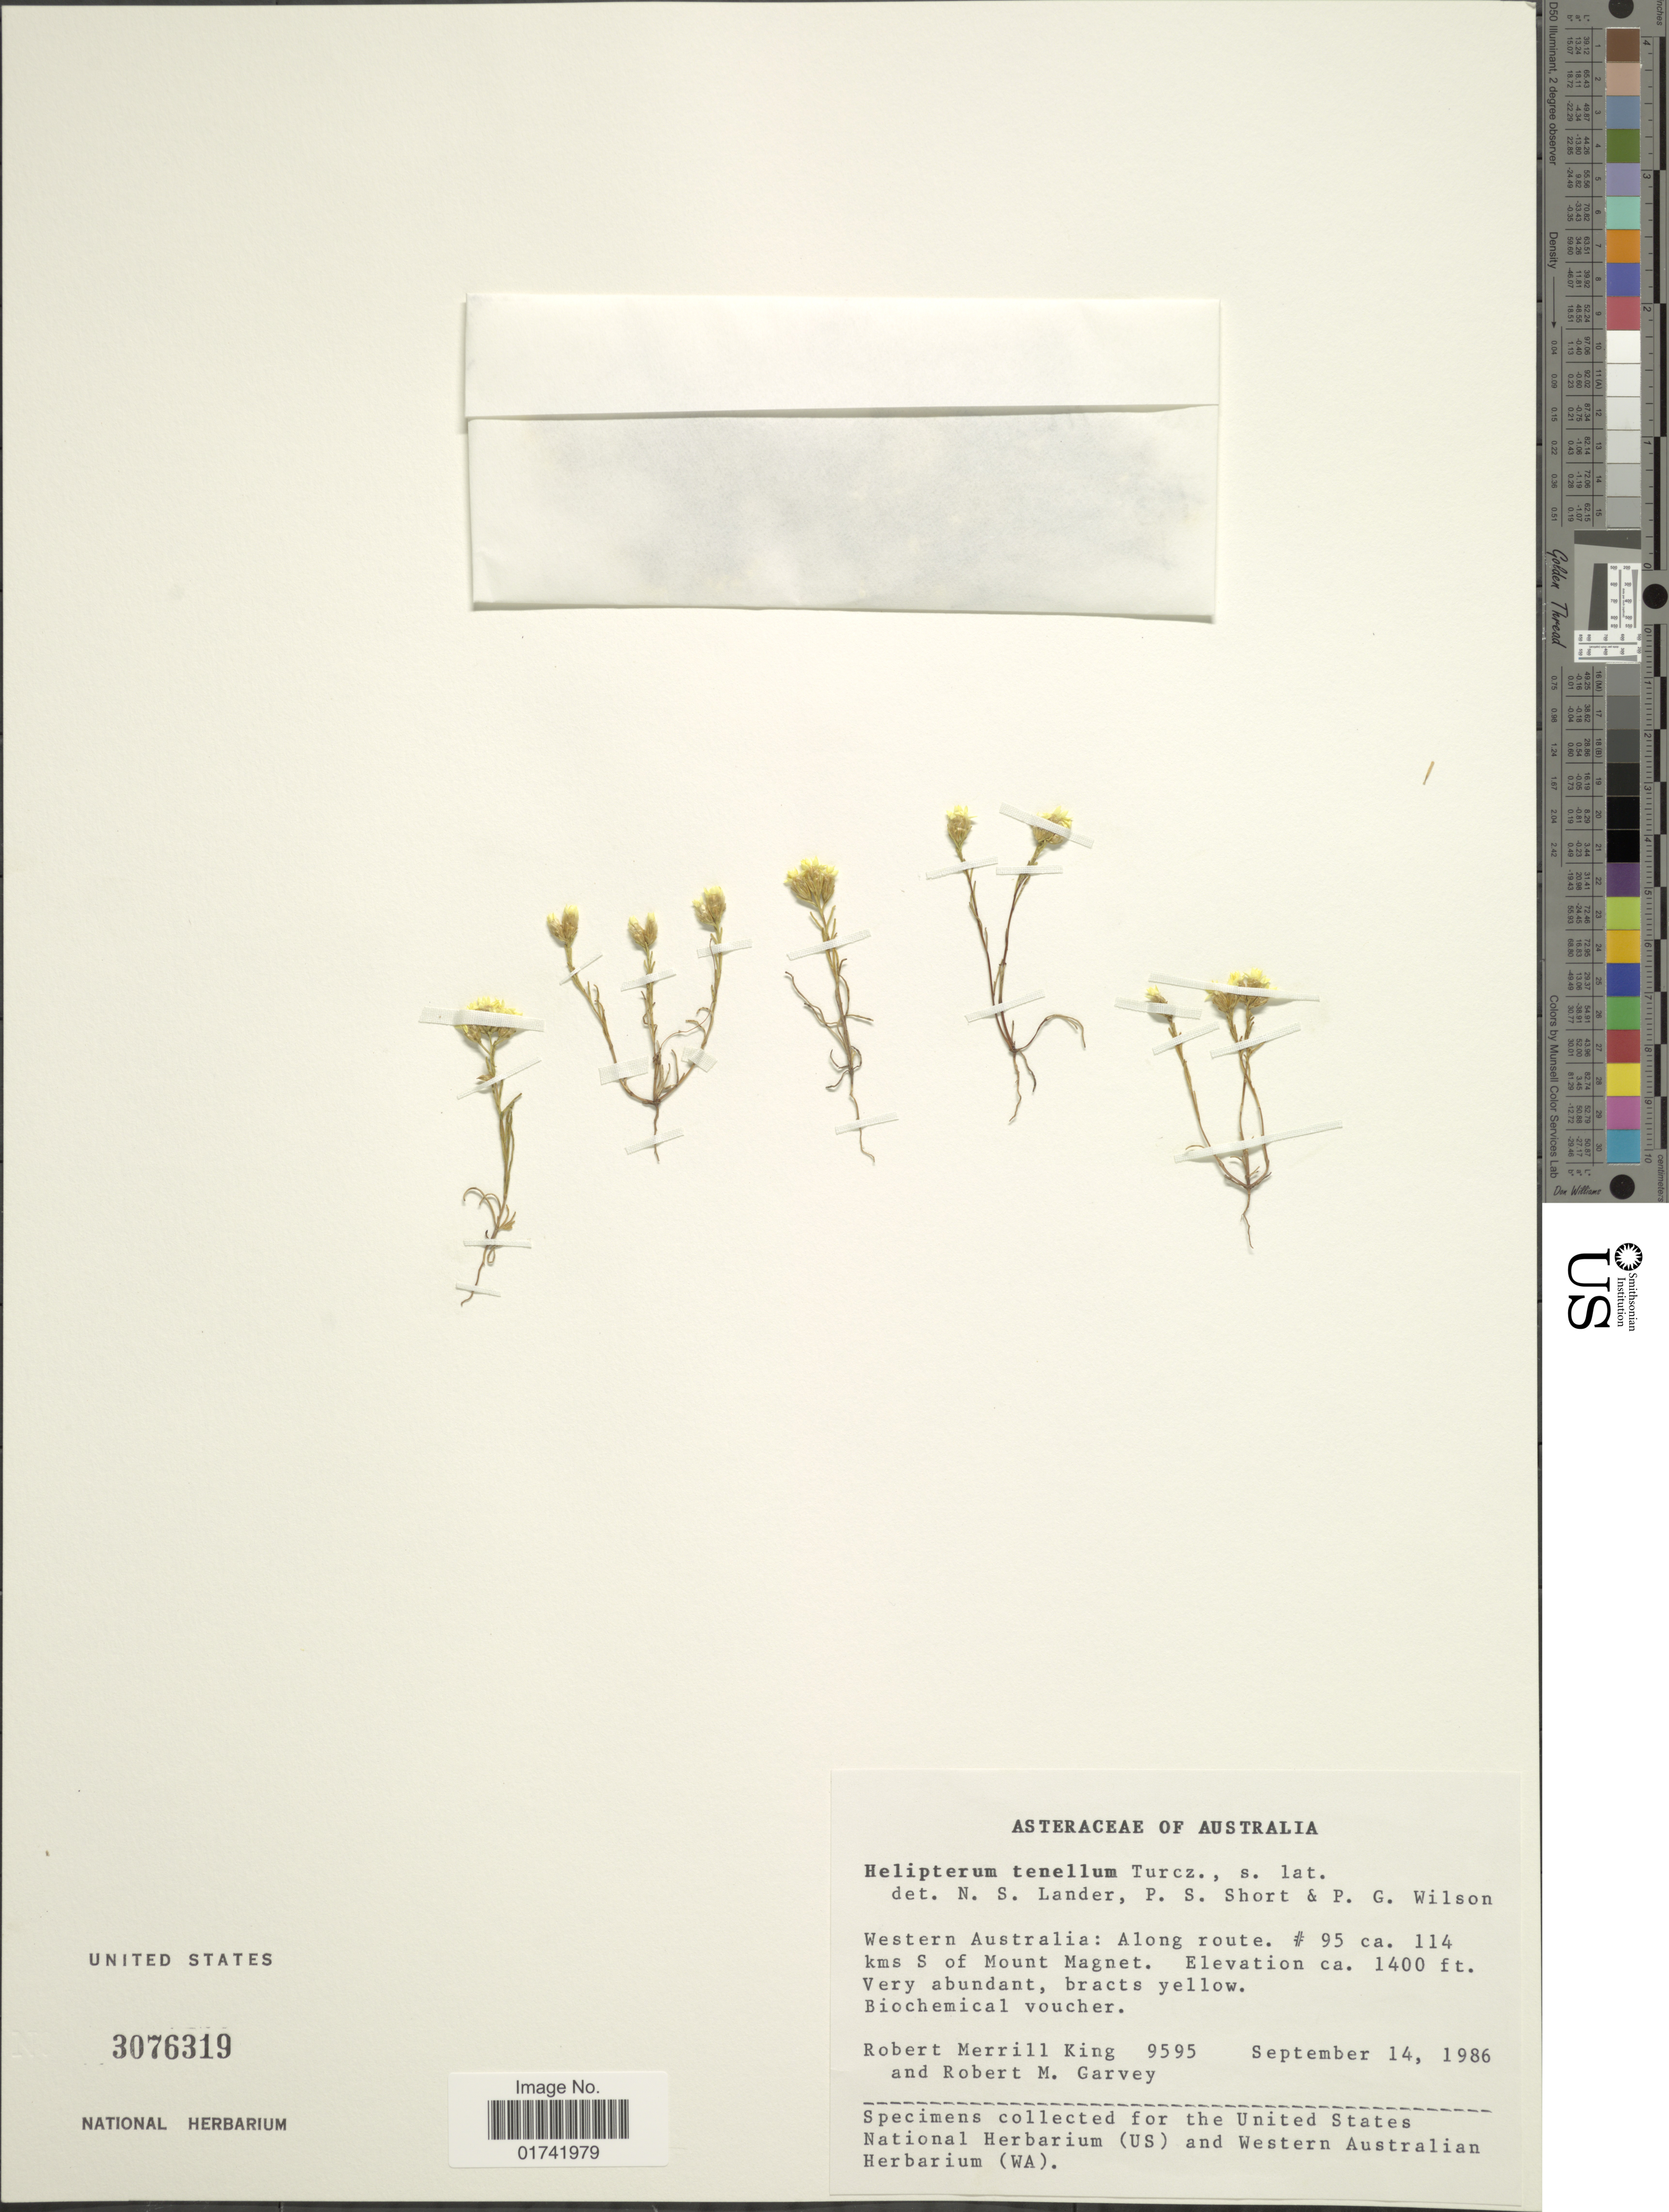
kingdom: Plantae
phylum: Tracheophyta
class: Magnoliopsida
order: Asterales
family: Asteraceae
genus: Erymophyllum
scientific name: Erymophyllum tenellum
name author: (Turcz.) Paul G. Wilson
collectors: R. M. King & R. Garvey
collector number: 9595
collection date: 1986-09-14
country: Australia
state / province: Western Australia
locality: Along route # 95 ca. 114 kms S of Mount Magnet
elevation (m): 427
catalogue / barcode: US 3076319